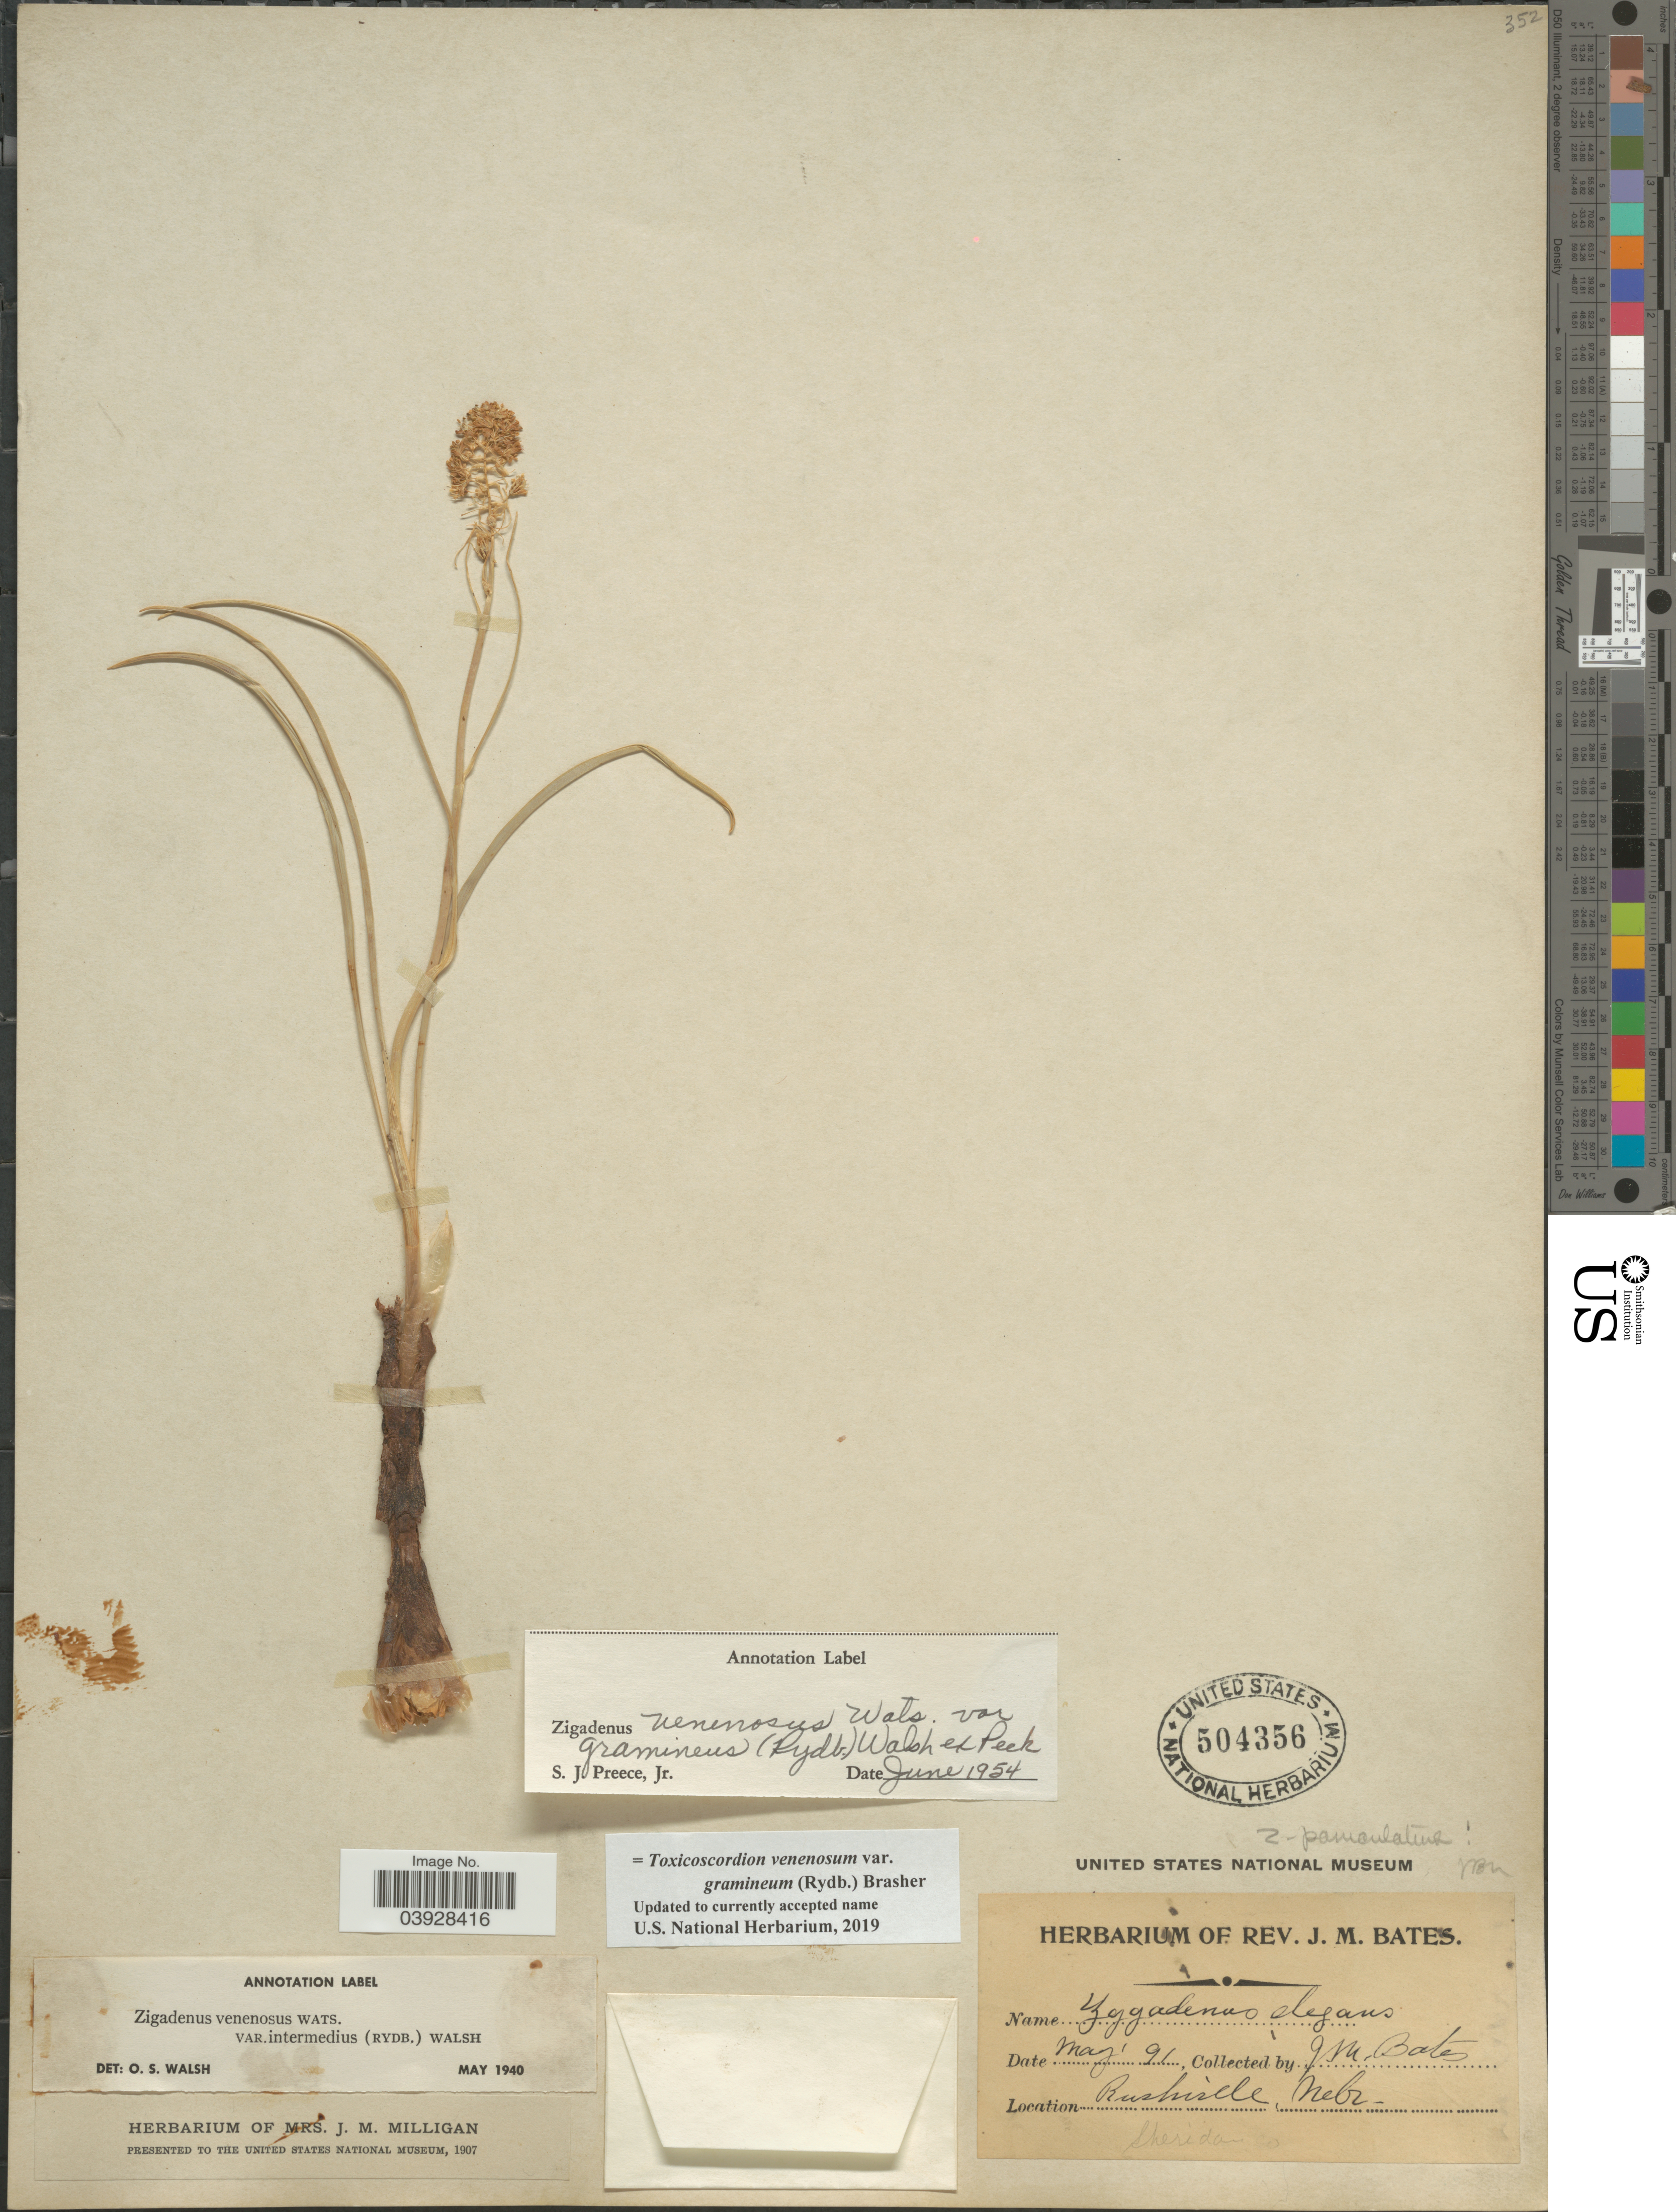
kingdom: Plantae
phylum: Tracheophyta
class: Liliopsida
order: Liliales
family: Melanthiaceae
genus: Toxicoscordion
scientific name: Toxicoscordion venenosum var. gramineum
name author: (Rydb.) Brasher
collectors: J. Bates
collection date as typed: Transcribed d/m/y: /5/91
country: United States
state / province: Nebraska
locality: Rushville.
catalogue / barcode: US 504356